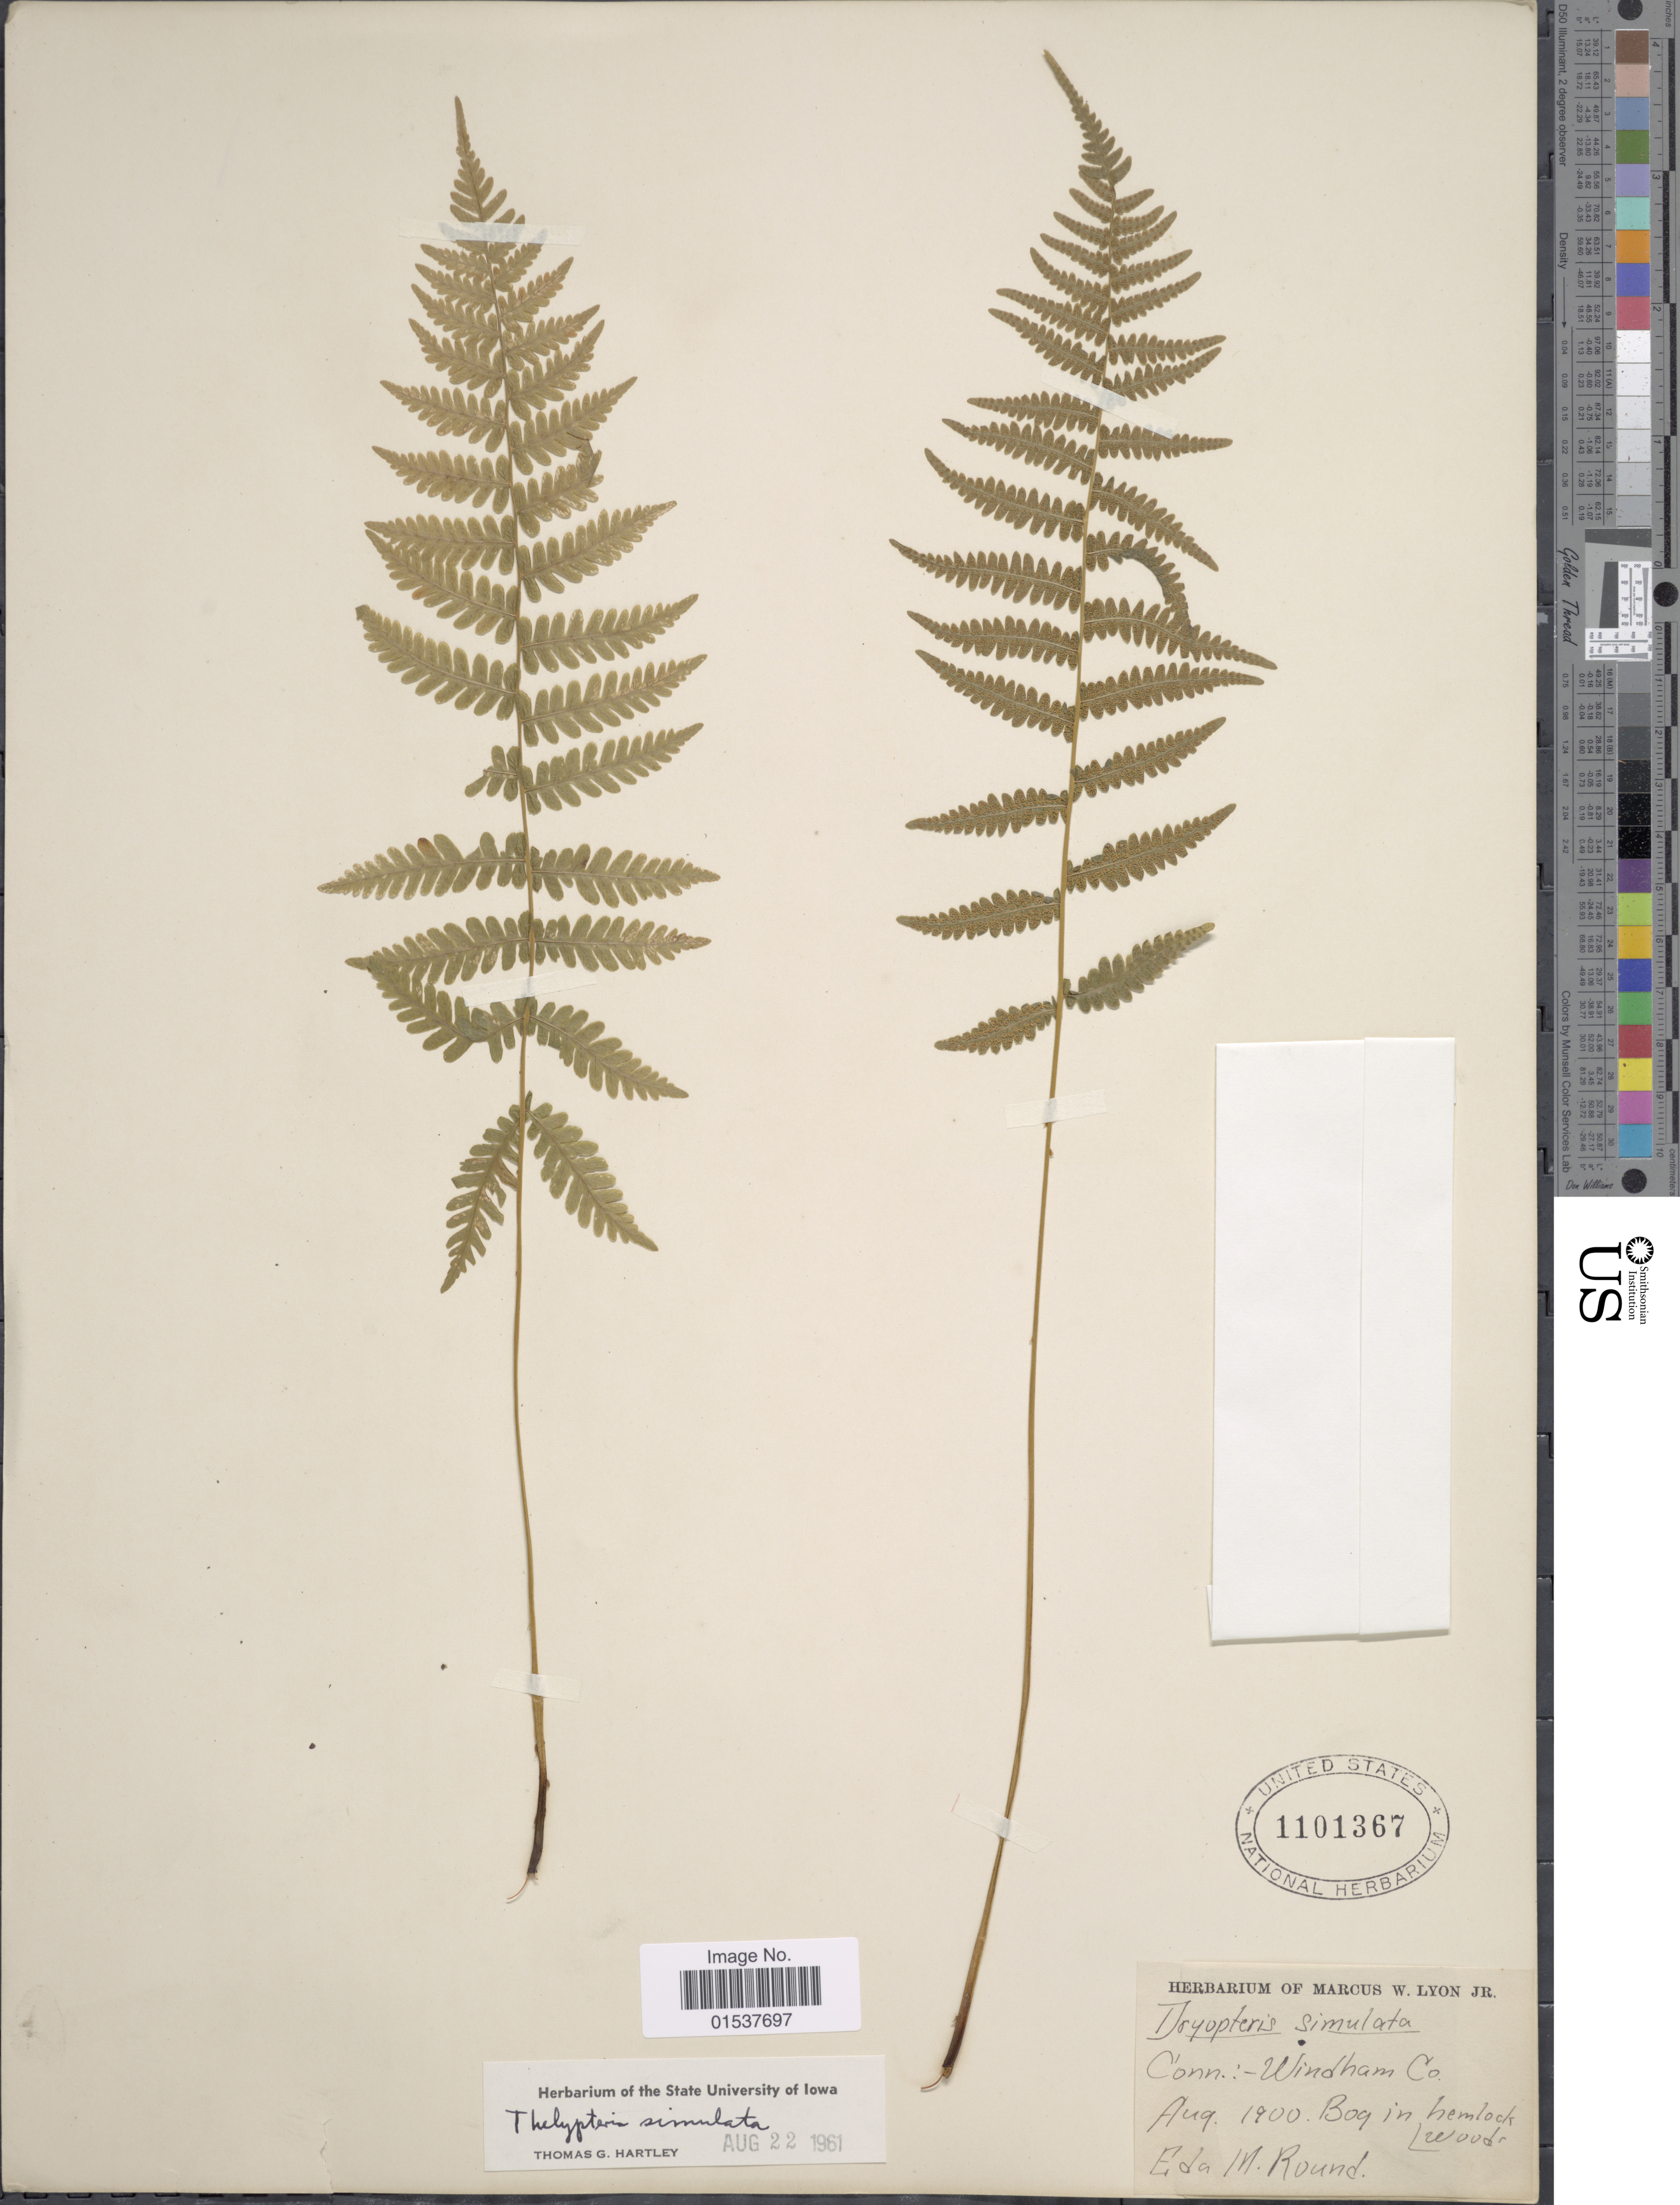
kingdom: Plantae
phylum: Tracheophyta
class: Polypodiopsida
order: Polypodiales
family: Thelypteridaceae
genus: Parathelypteris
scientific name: Parathelypteris simulata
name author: (Davenp.) Holttum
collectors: E. Round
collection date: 1900-08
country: United States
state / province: Connecticut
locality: Conn.: Windham Co, bog in Hemlock Woods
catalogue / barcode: US 1101367